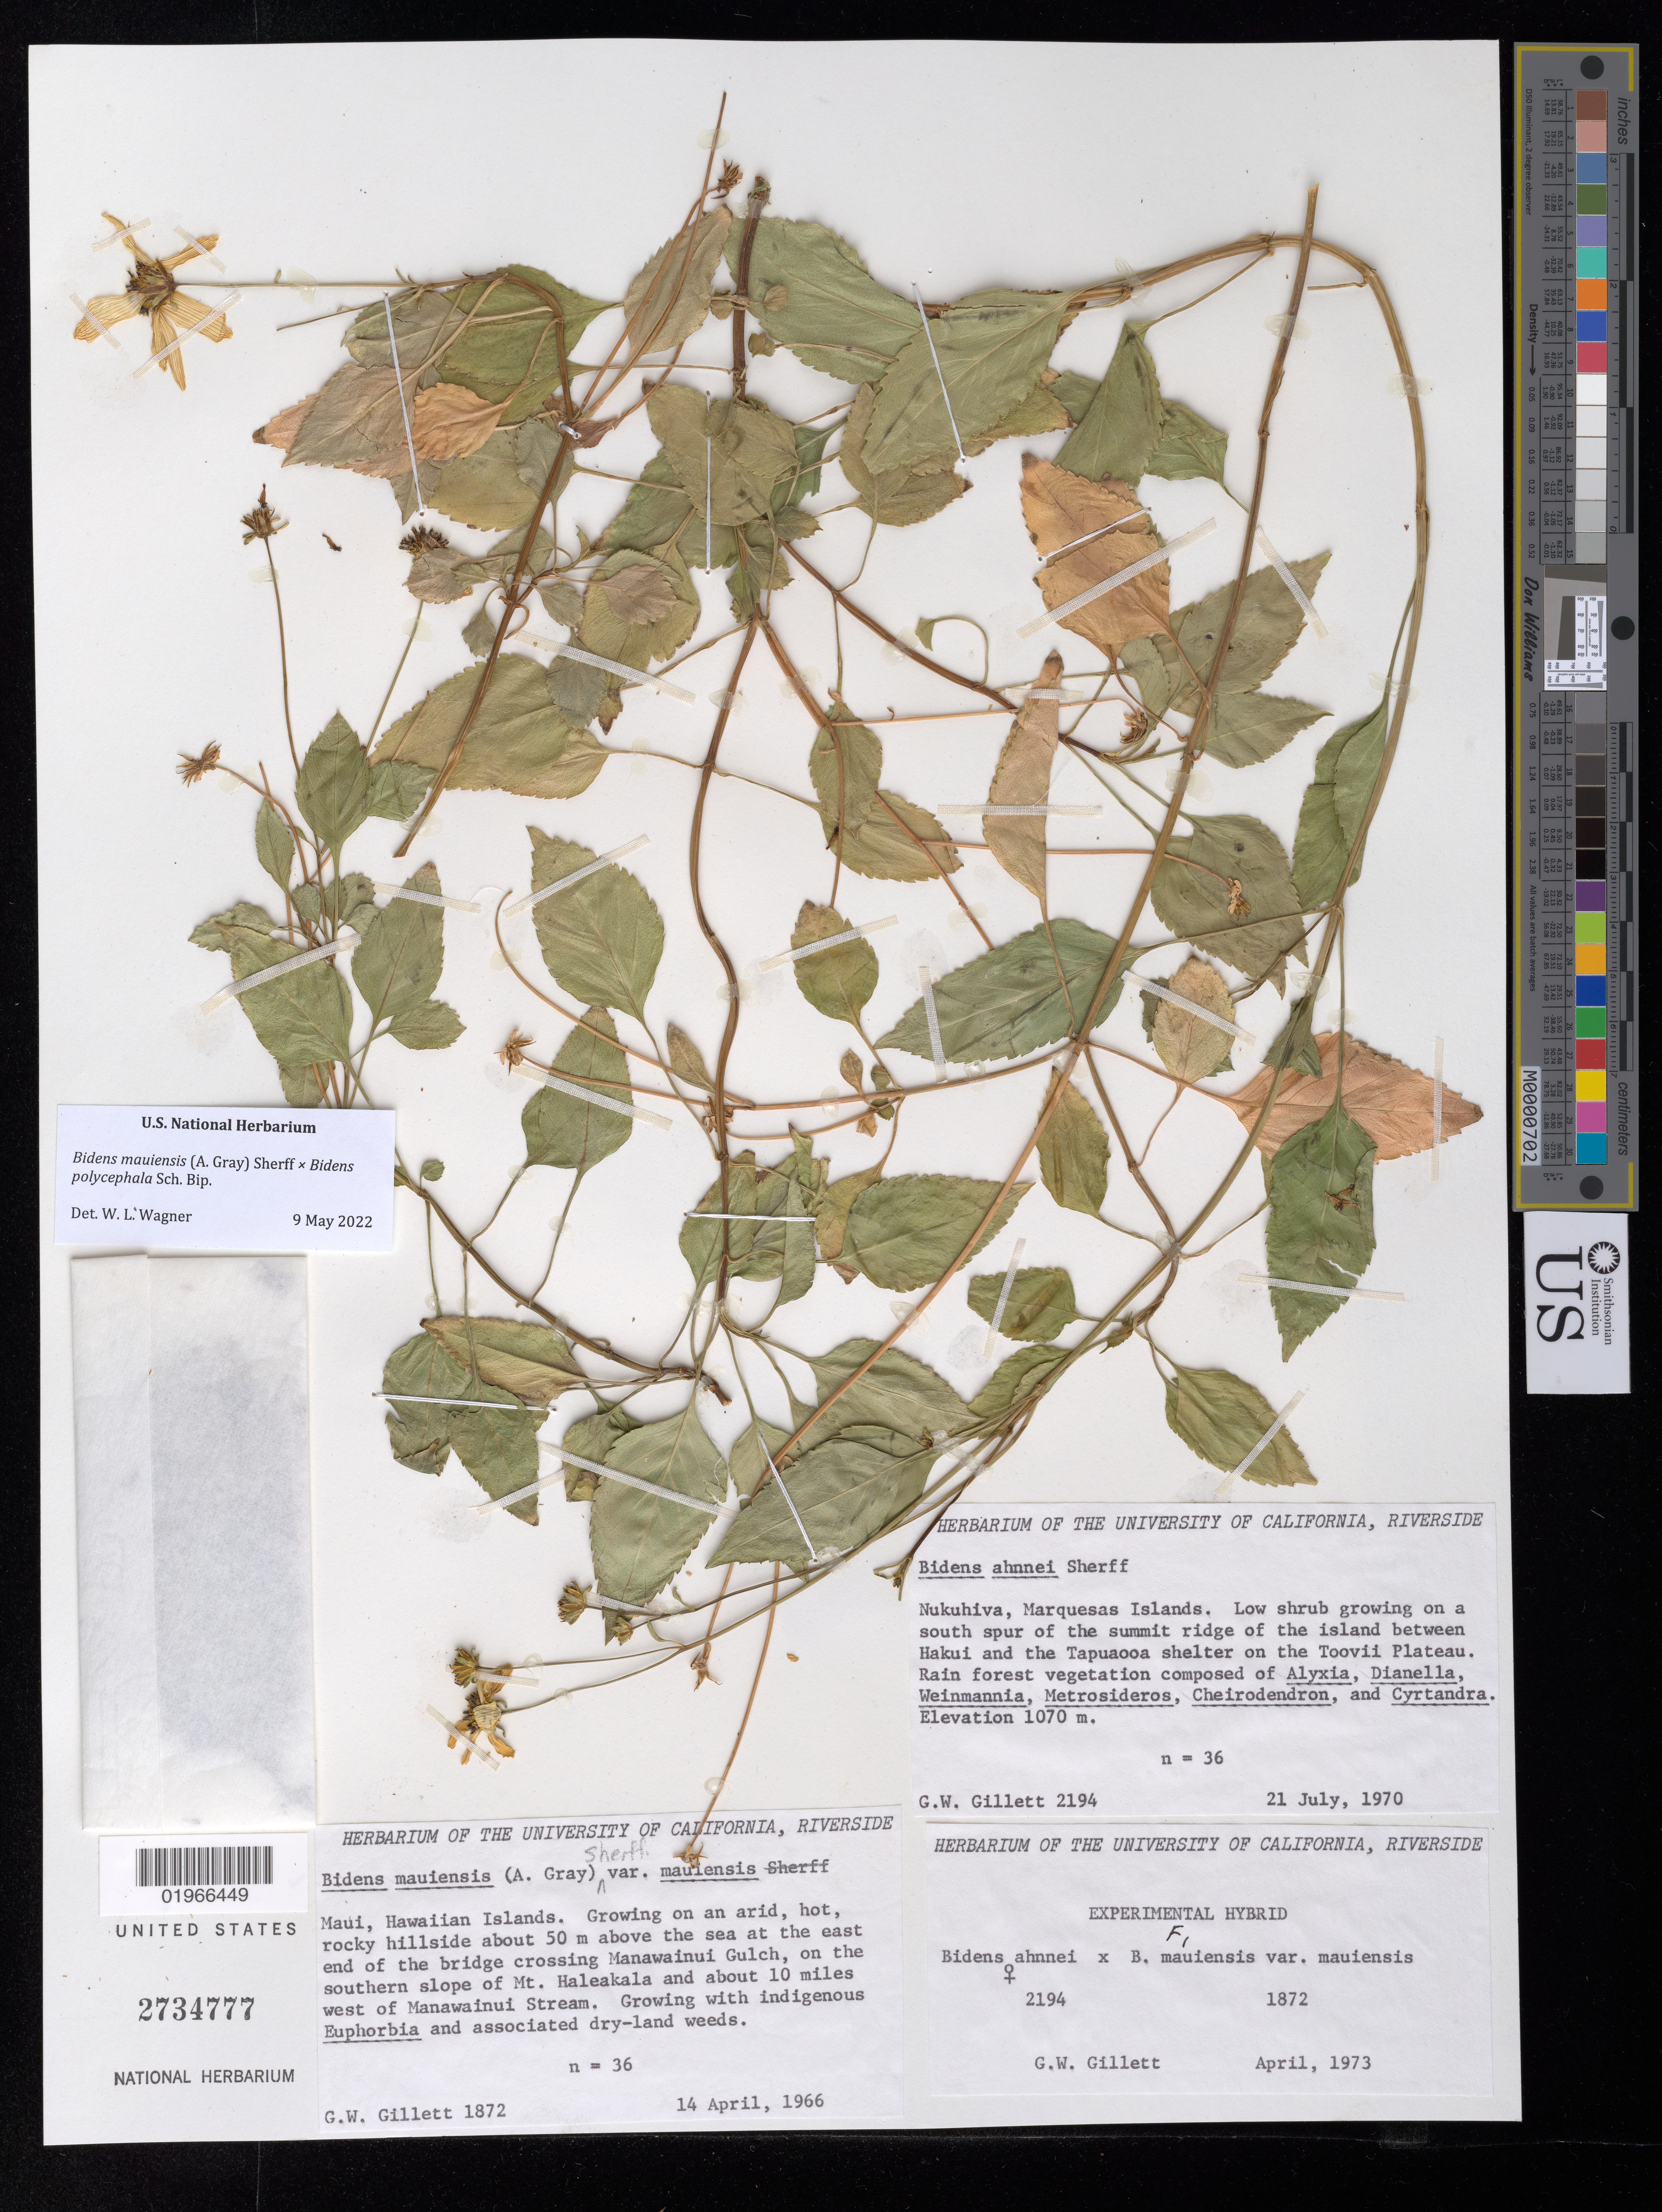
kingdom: Plantae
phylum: Tracheophyta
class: Magnoliopsida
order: Asterales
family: Asteraceae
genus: Bidens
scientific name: Bidens mauiensis x B. polycephala Sch. Bip.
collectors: G. Gillett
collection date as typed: Apr 1973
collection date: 1973-04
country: United States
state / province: California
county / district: Riverside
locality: University of California, Riverside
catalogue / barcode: US 2734777